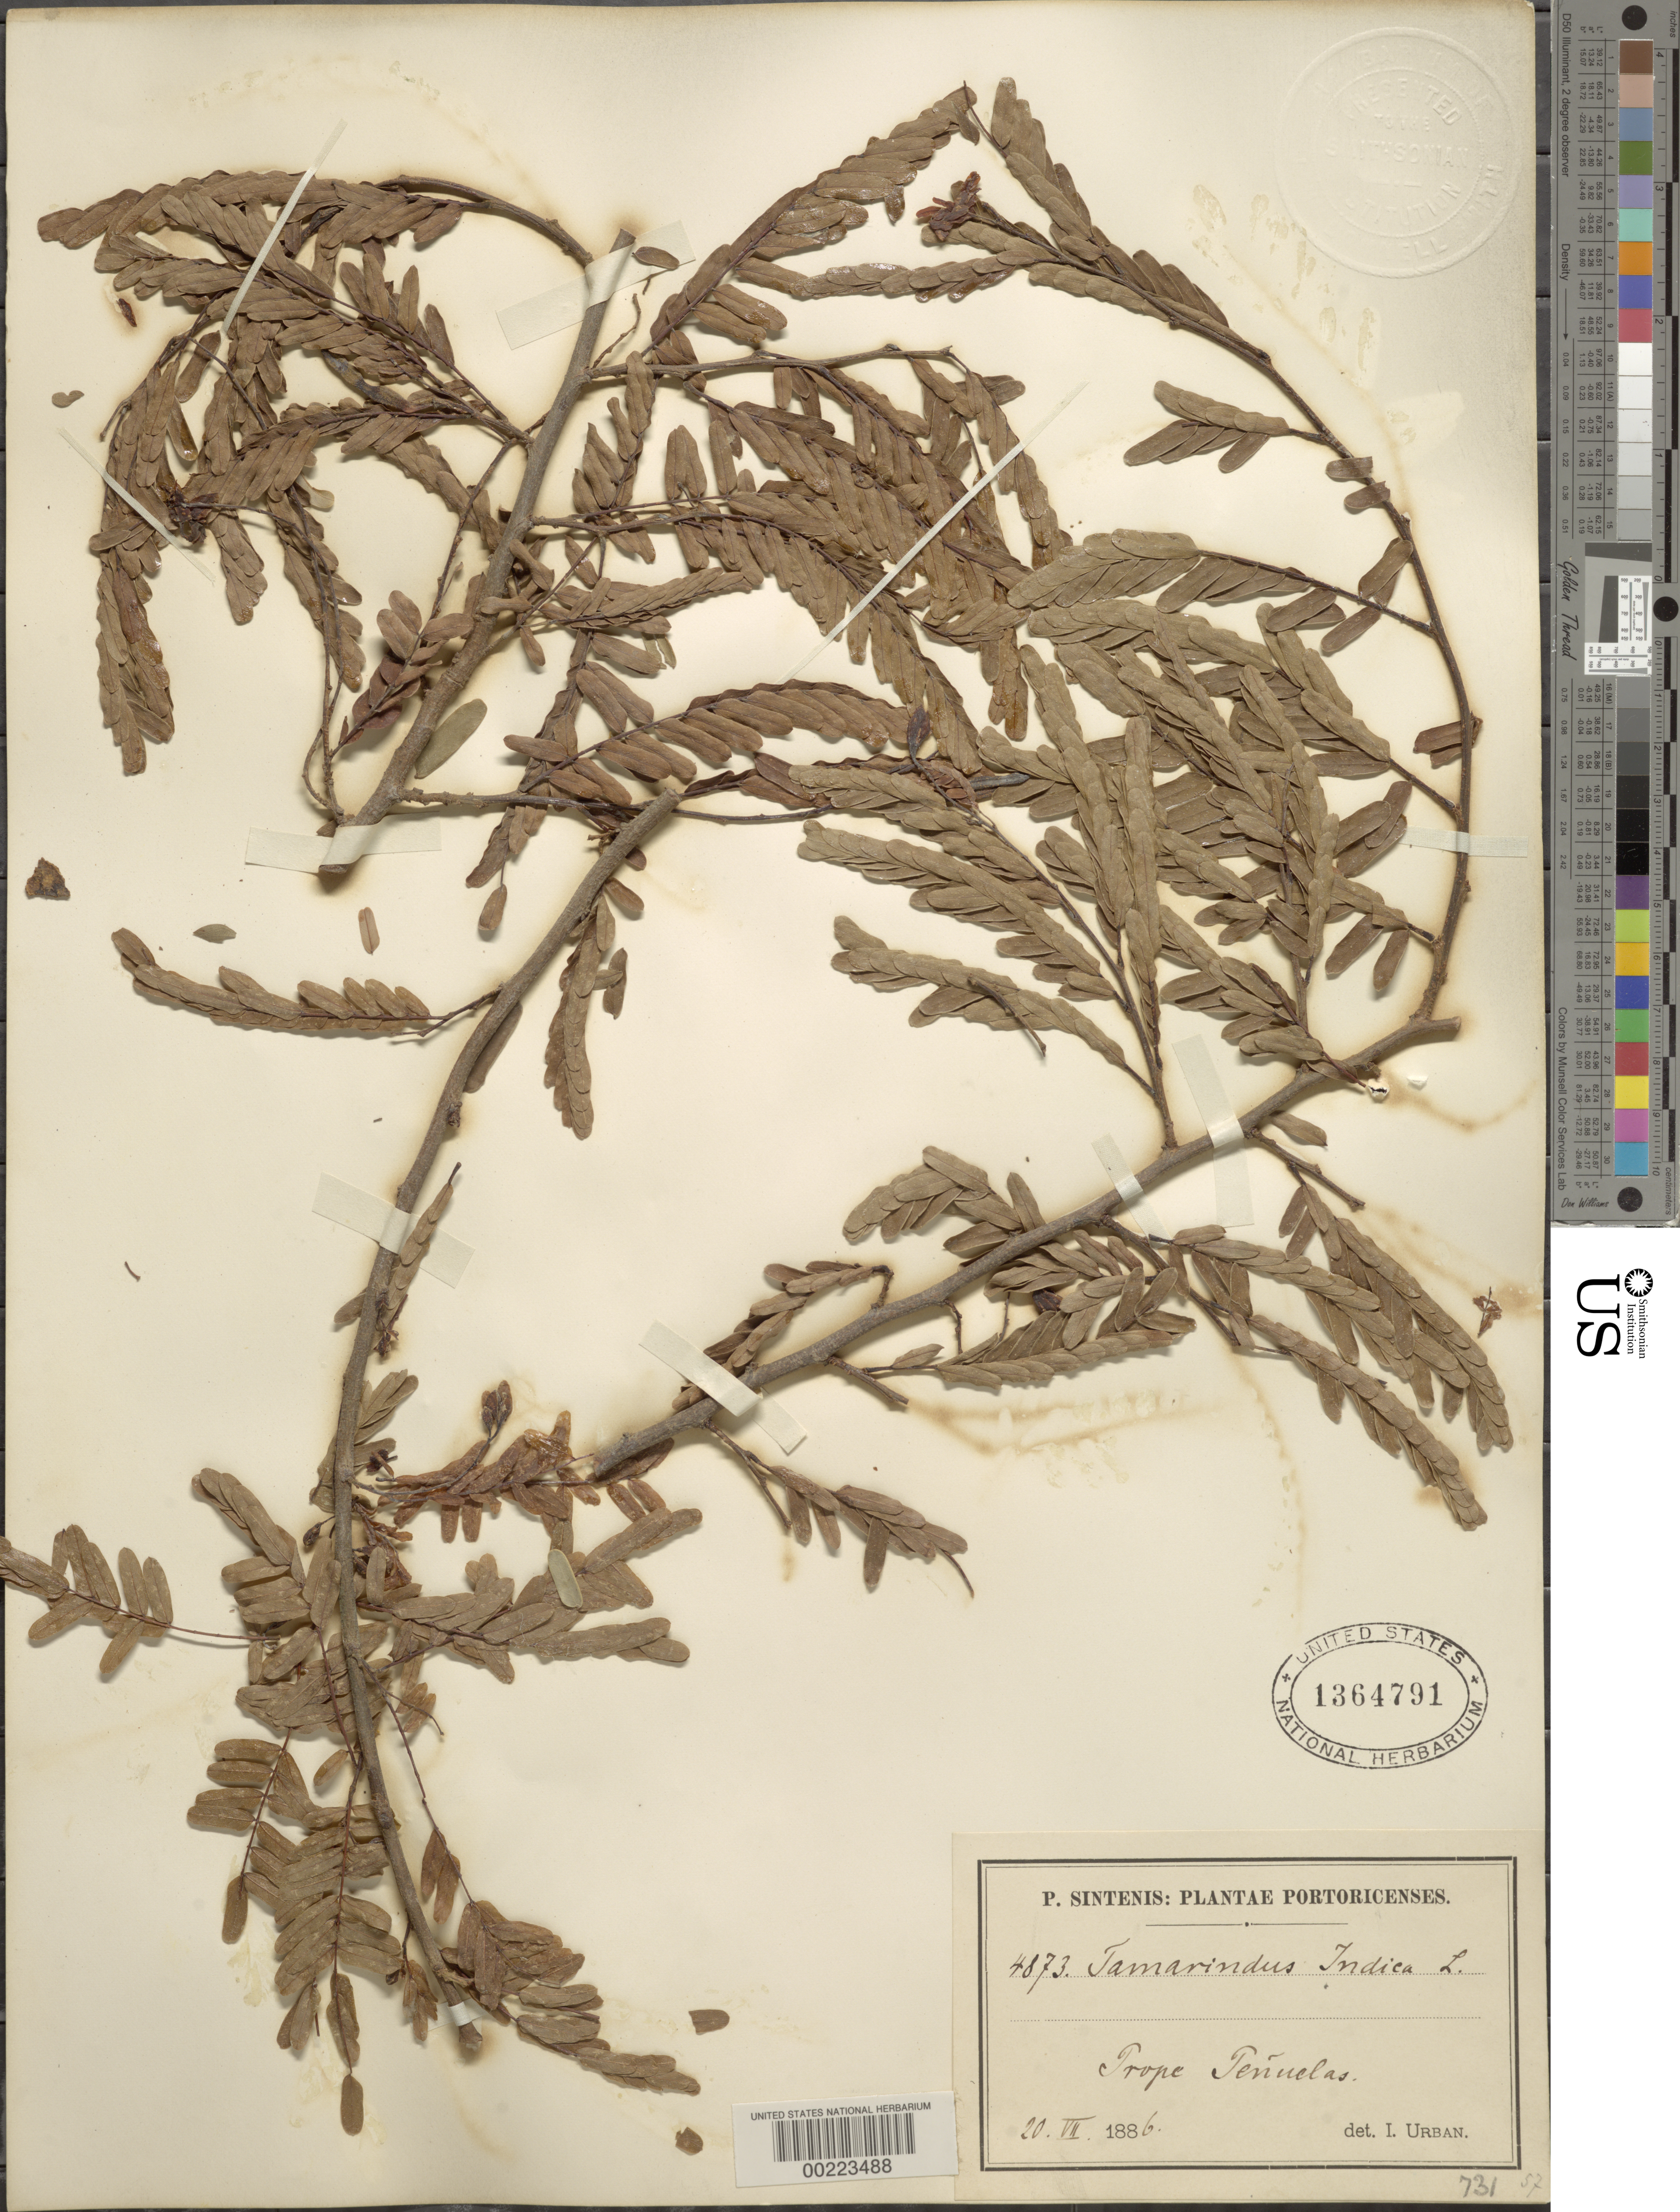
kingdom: Plantae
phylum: Tracheophyta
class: Magnoliopsida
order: Fabales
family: Fabaceae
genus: Tamarindus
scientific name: Tamarindus indica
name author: L.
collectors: P. Sintenis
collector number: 4873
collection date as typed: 20 Jul 1886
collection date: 1886-07-20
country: Puerto Rico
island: Greater Antilles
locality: Near penuelas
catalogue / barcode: US 1364791